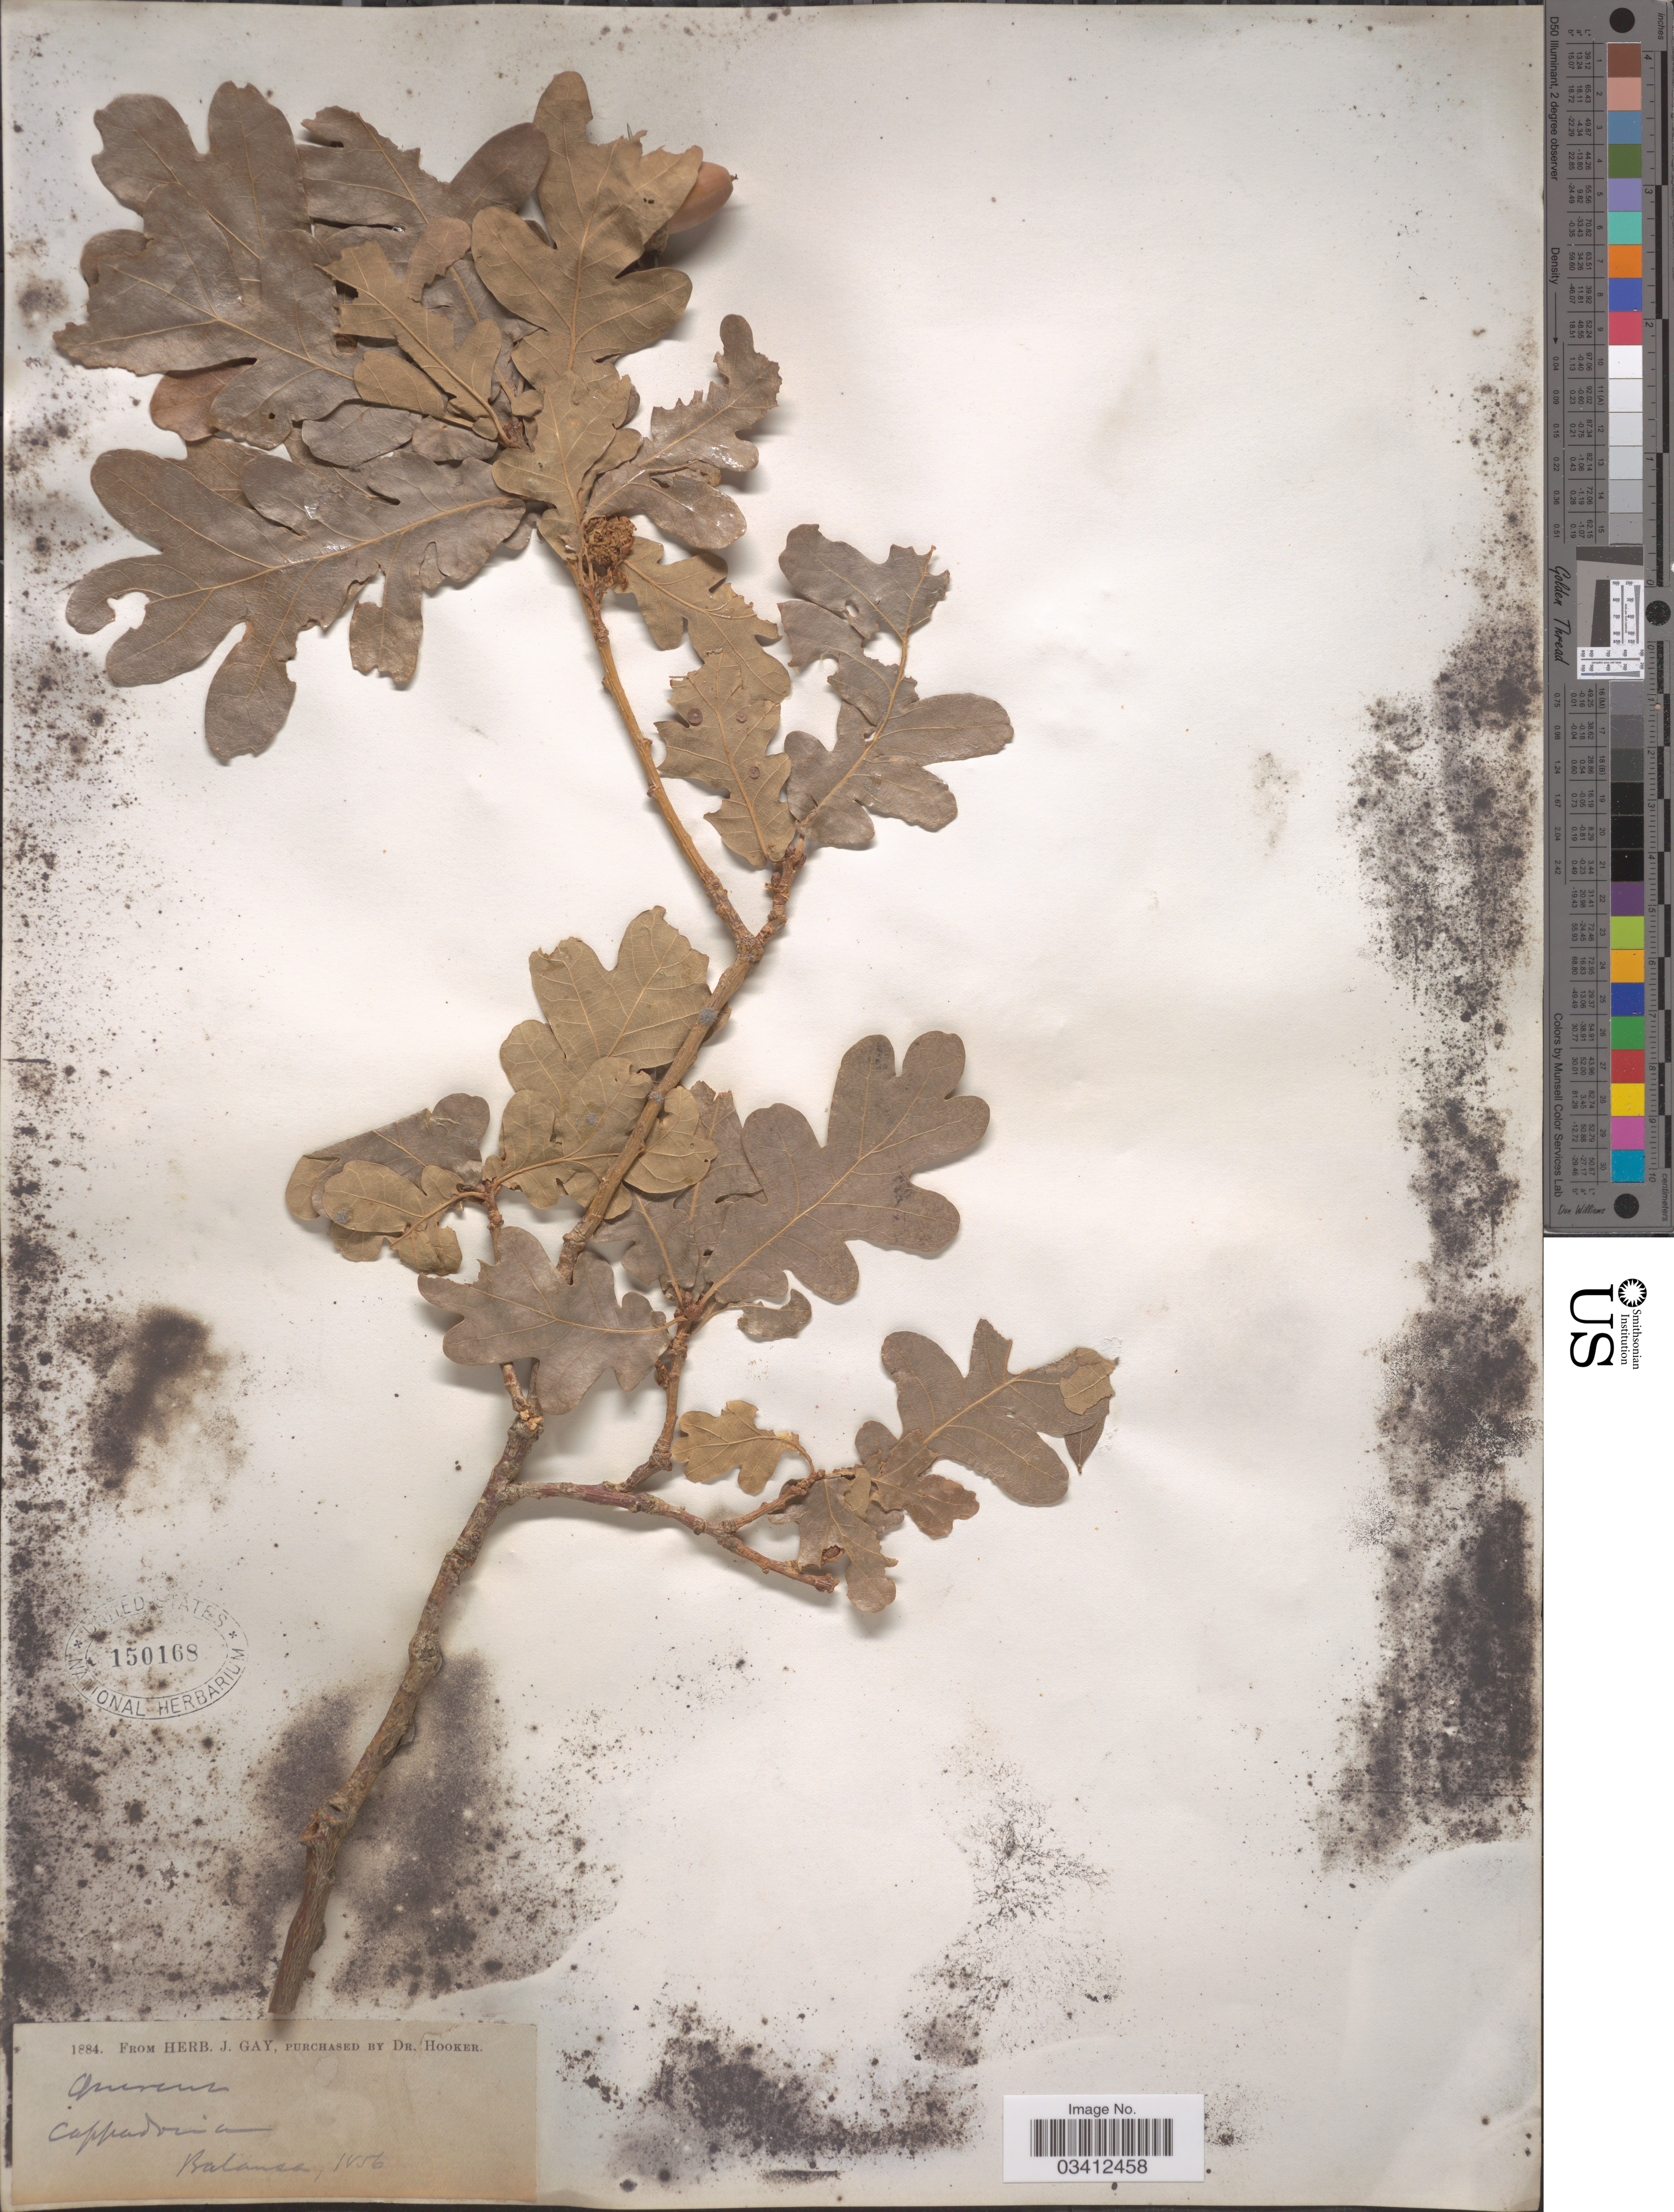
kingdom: Plantae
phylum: Tracheophyta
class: Magnoliopsida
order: Fagales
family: Fagaceae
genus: Quercus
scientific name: Quercus sp.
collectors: -. Balansa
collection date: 1856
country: Turkey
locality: Cappadocia.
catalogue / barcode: US 150168